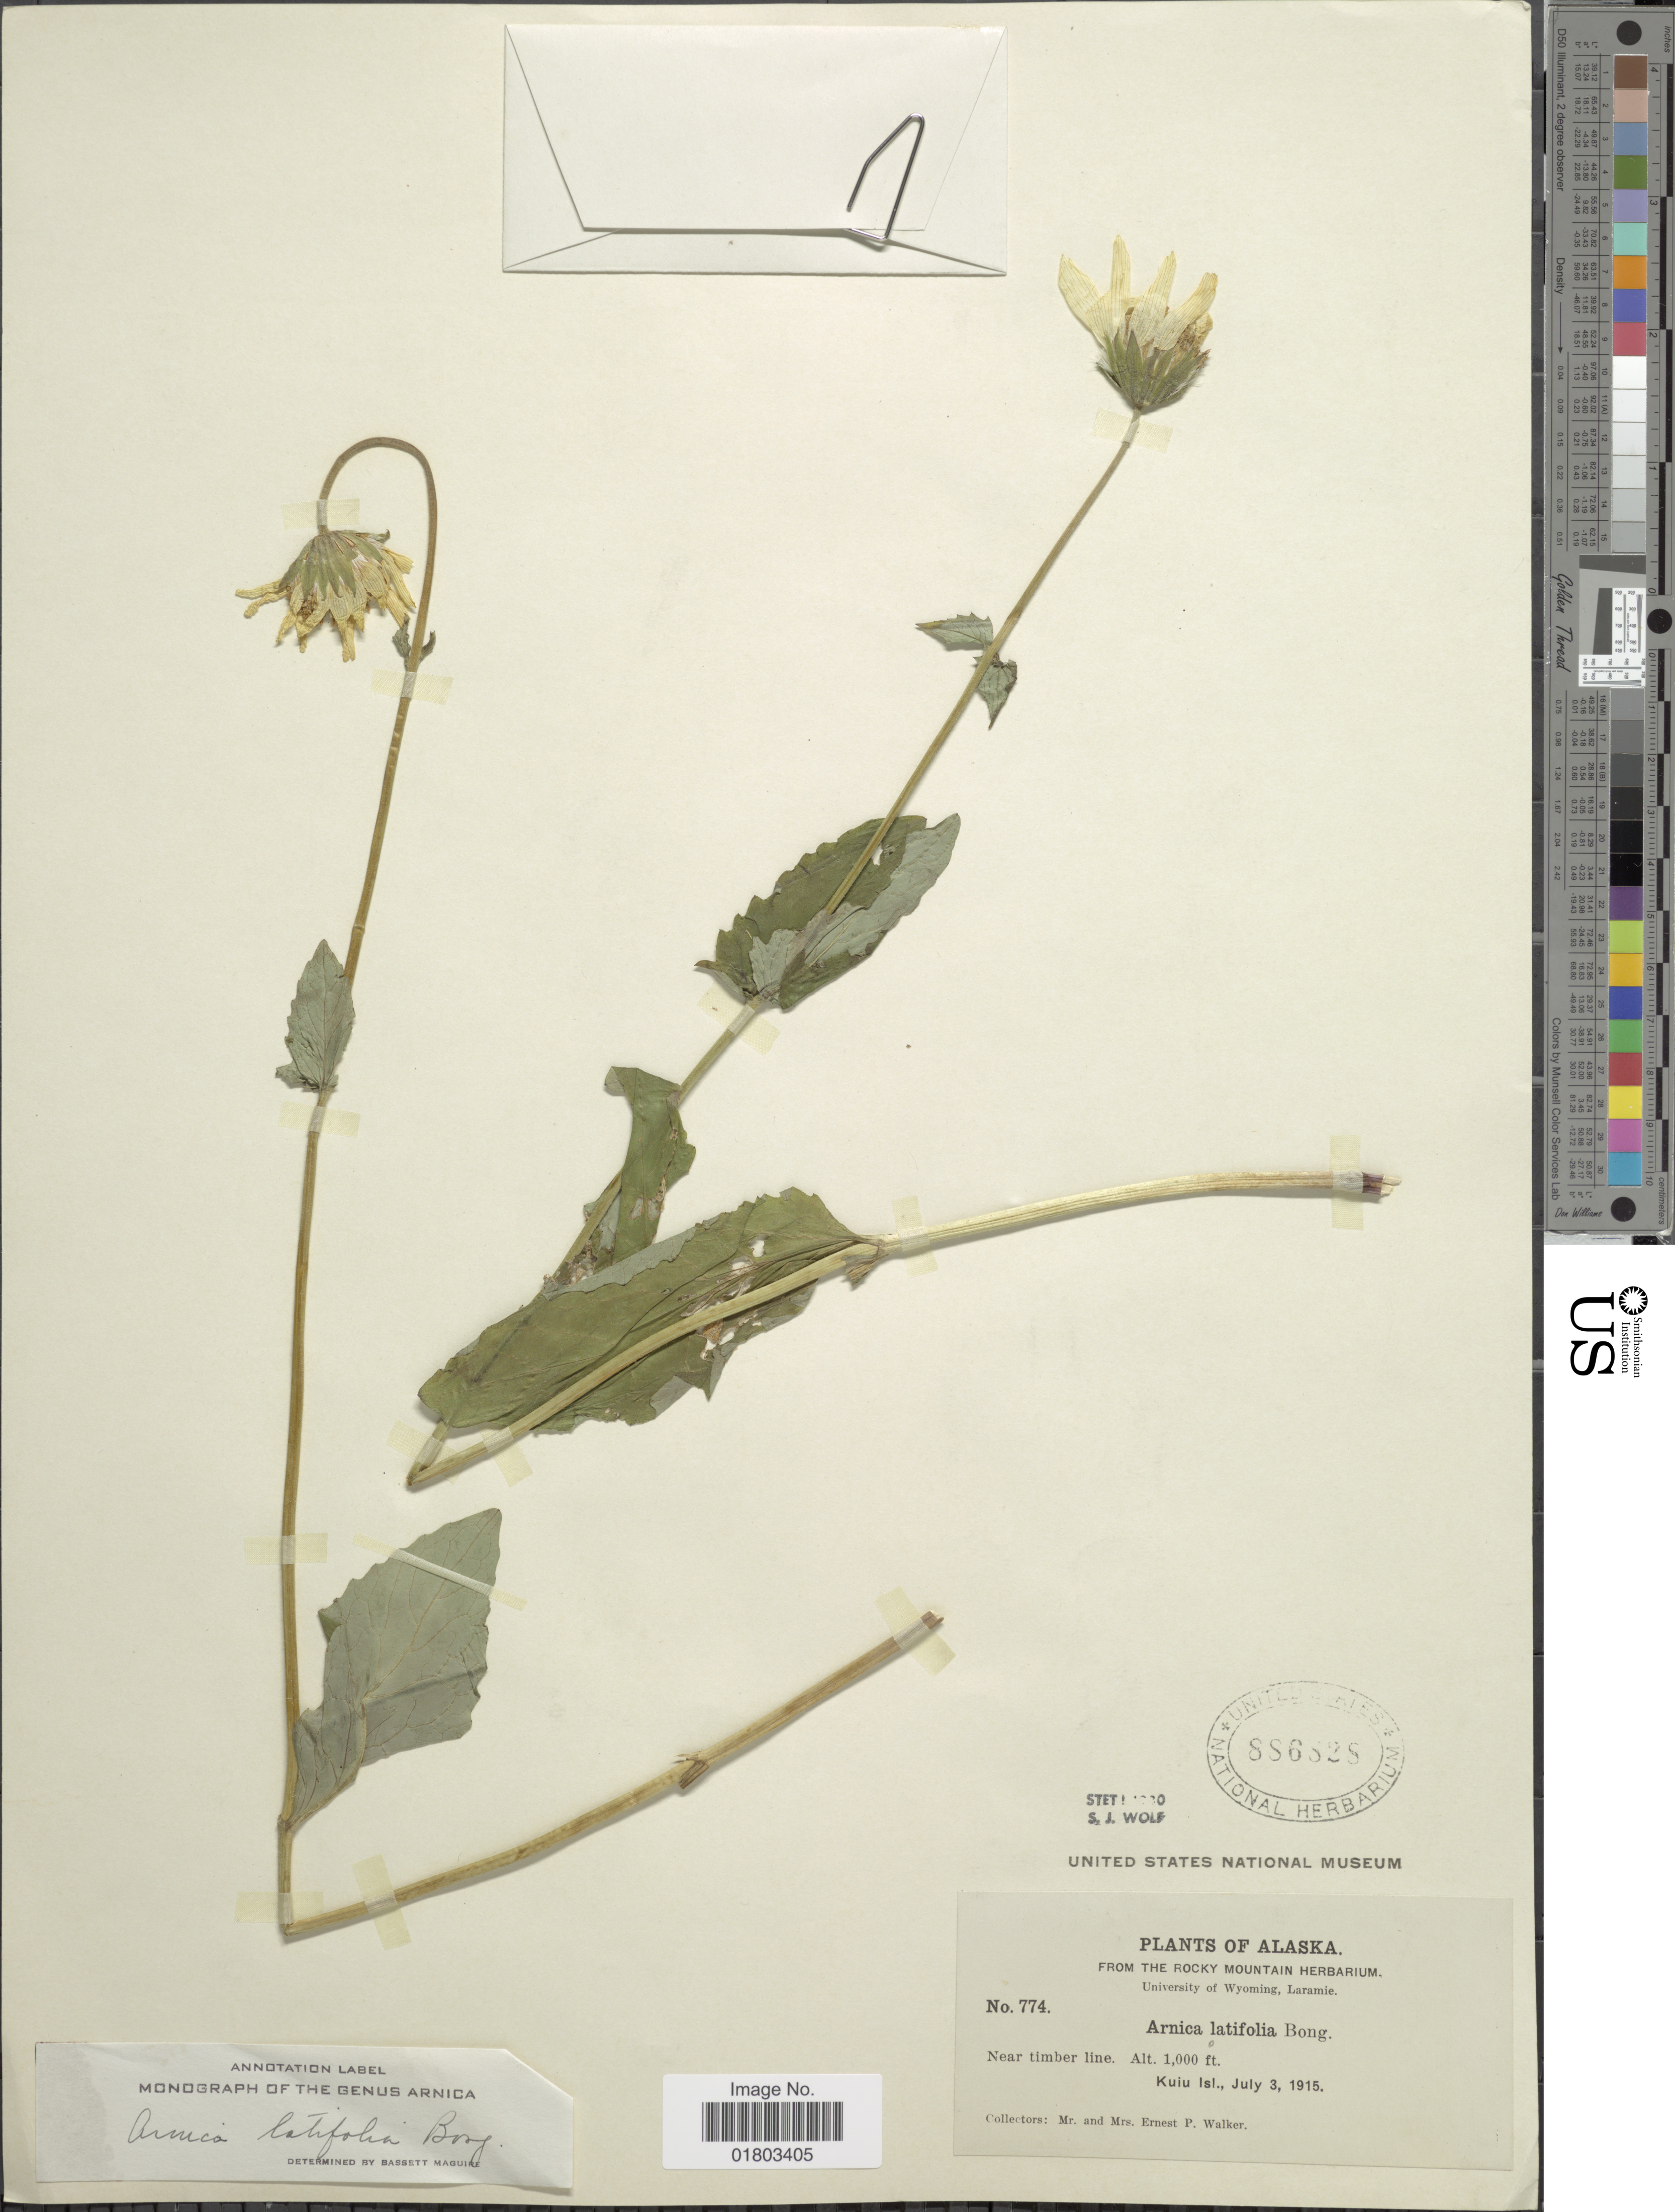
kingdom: Plantae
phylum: Tracheophyta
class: Magnoliopsida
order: Asterales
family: Asteraceae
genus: Arnica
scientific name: Arnica latifolia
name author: Bong.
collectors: E. P. Walker & E. Walker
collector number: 774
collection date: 1915-07-03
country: United States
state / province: Alaska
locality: Near timber line, Kuiu Isl.,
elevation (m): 305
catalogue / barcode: US 886828